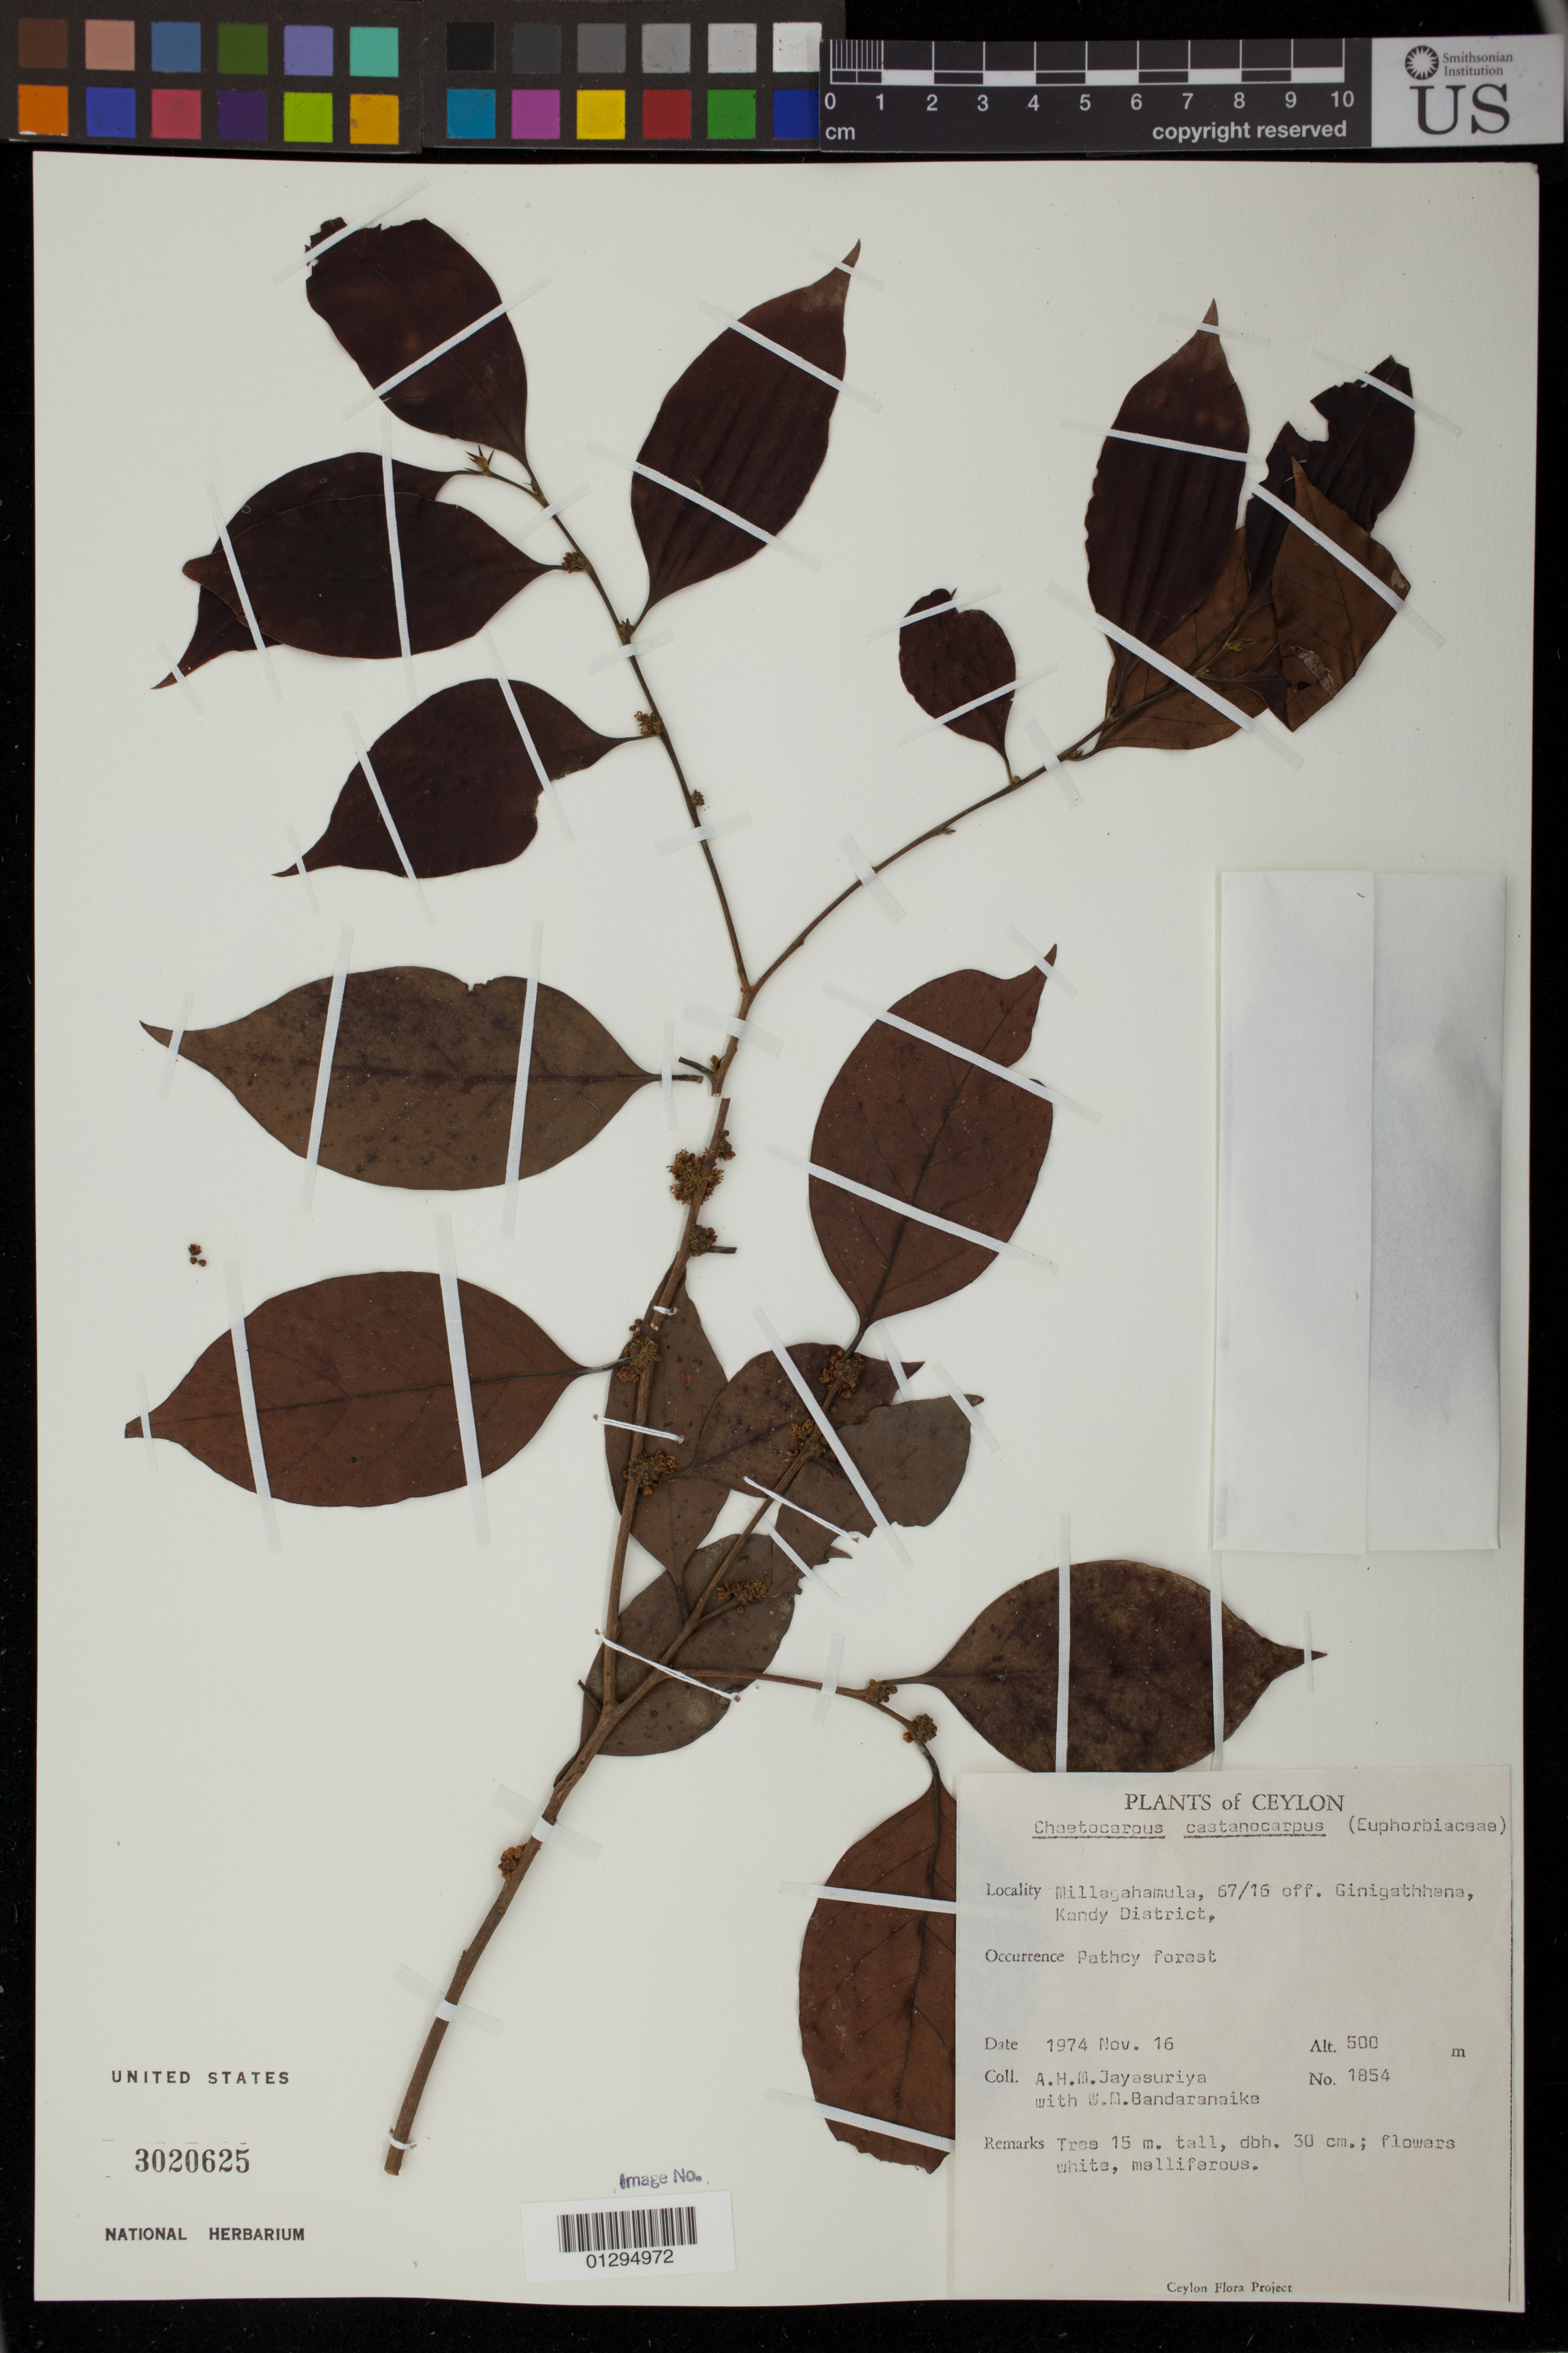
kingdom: Plantae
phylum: Tracheophyta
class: Magnoliopsida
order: Malpighiales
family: Peraceae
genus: Chaetocarpus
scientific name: Chaetocarpus castanocarpus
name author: (Roxb.) Thwaites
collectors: A. H. Jayasuriya & W. Bandaranaike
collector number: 1854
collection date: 1974-11-16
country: Sri Lanka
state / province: Central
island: Ceylon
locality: Millagahamula, 67/16 off. Ginigathhena, Kandy District.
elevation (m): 500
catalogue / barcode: US 3020625